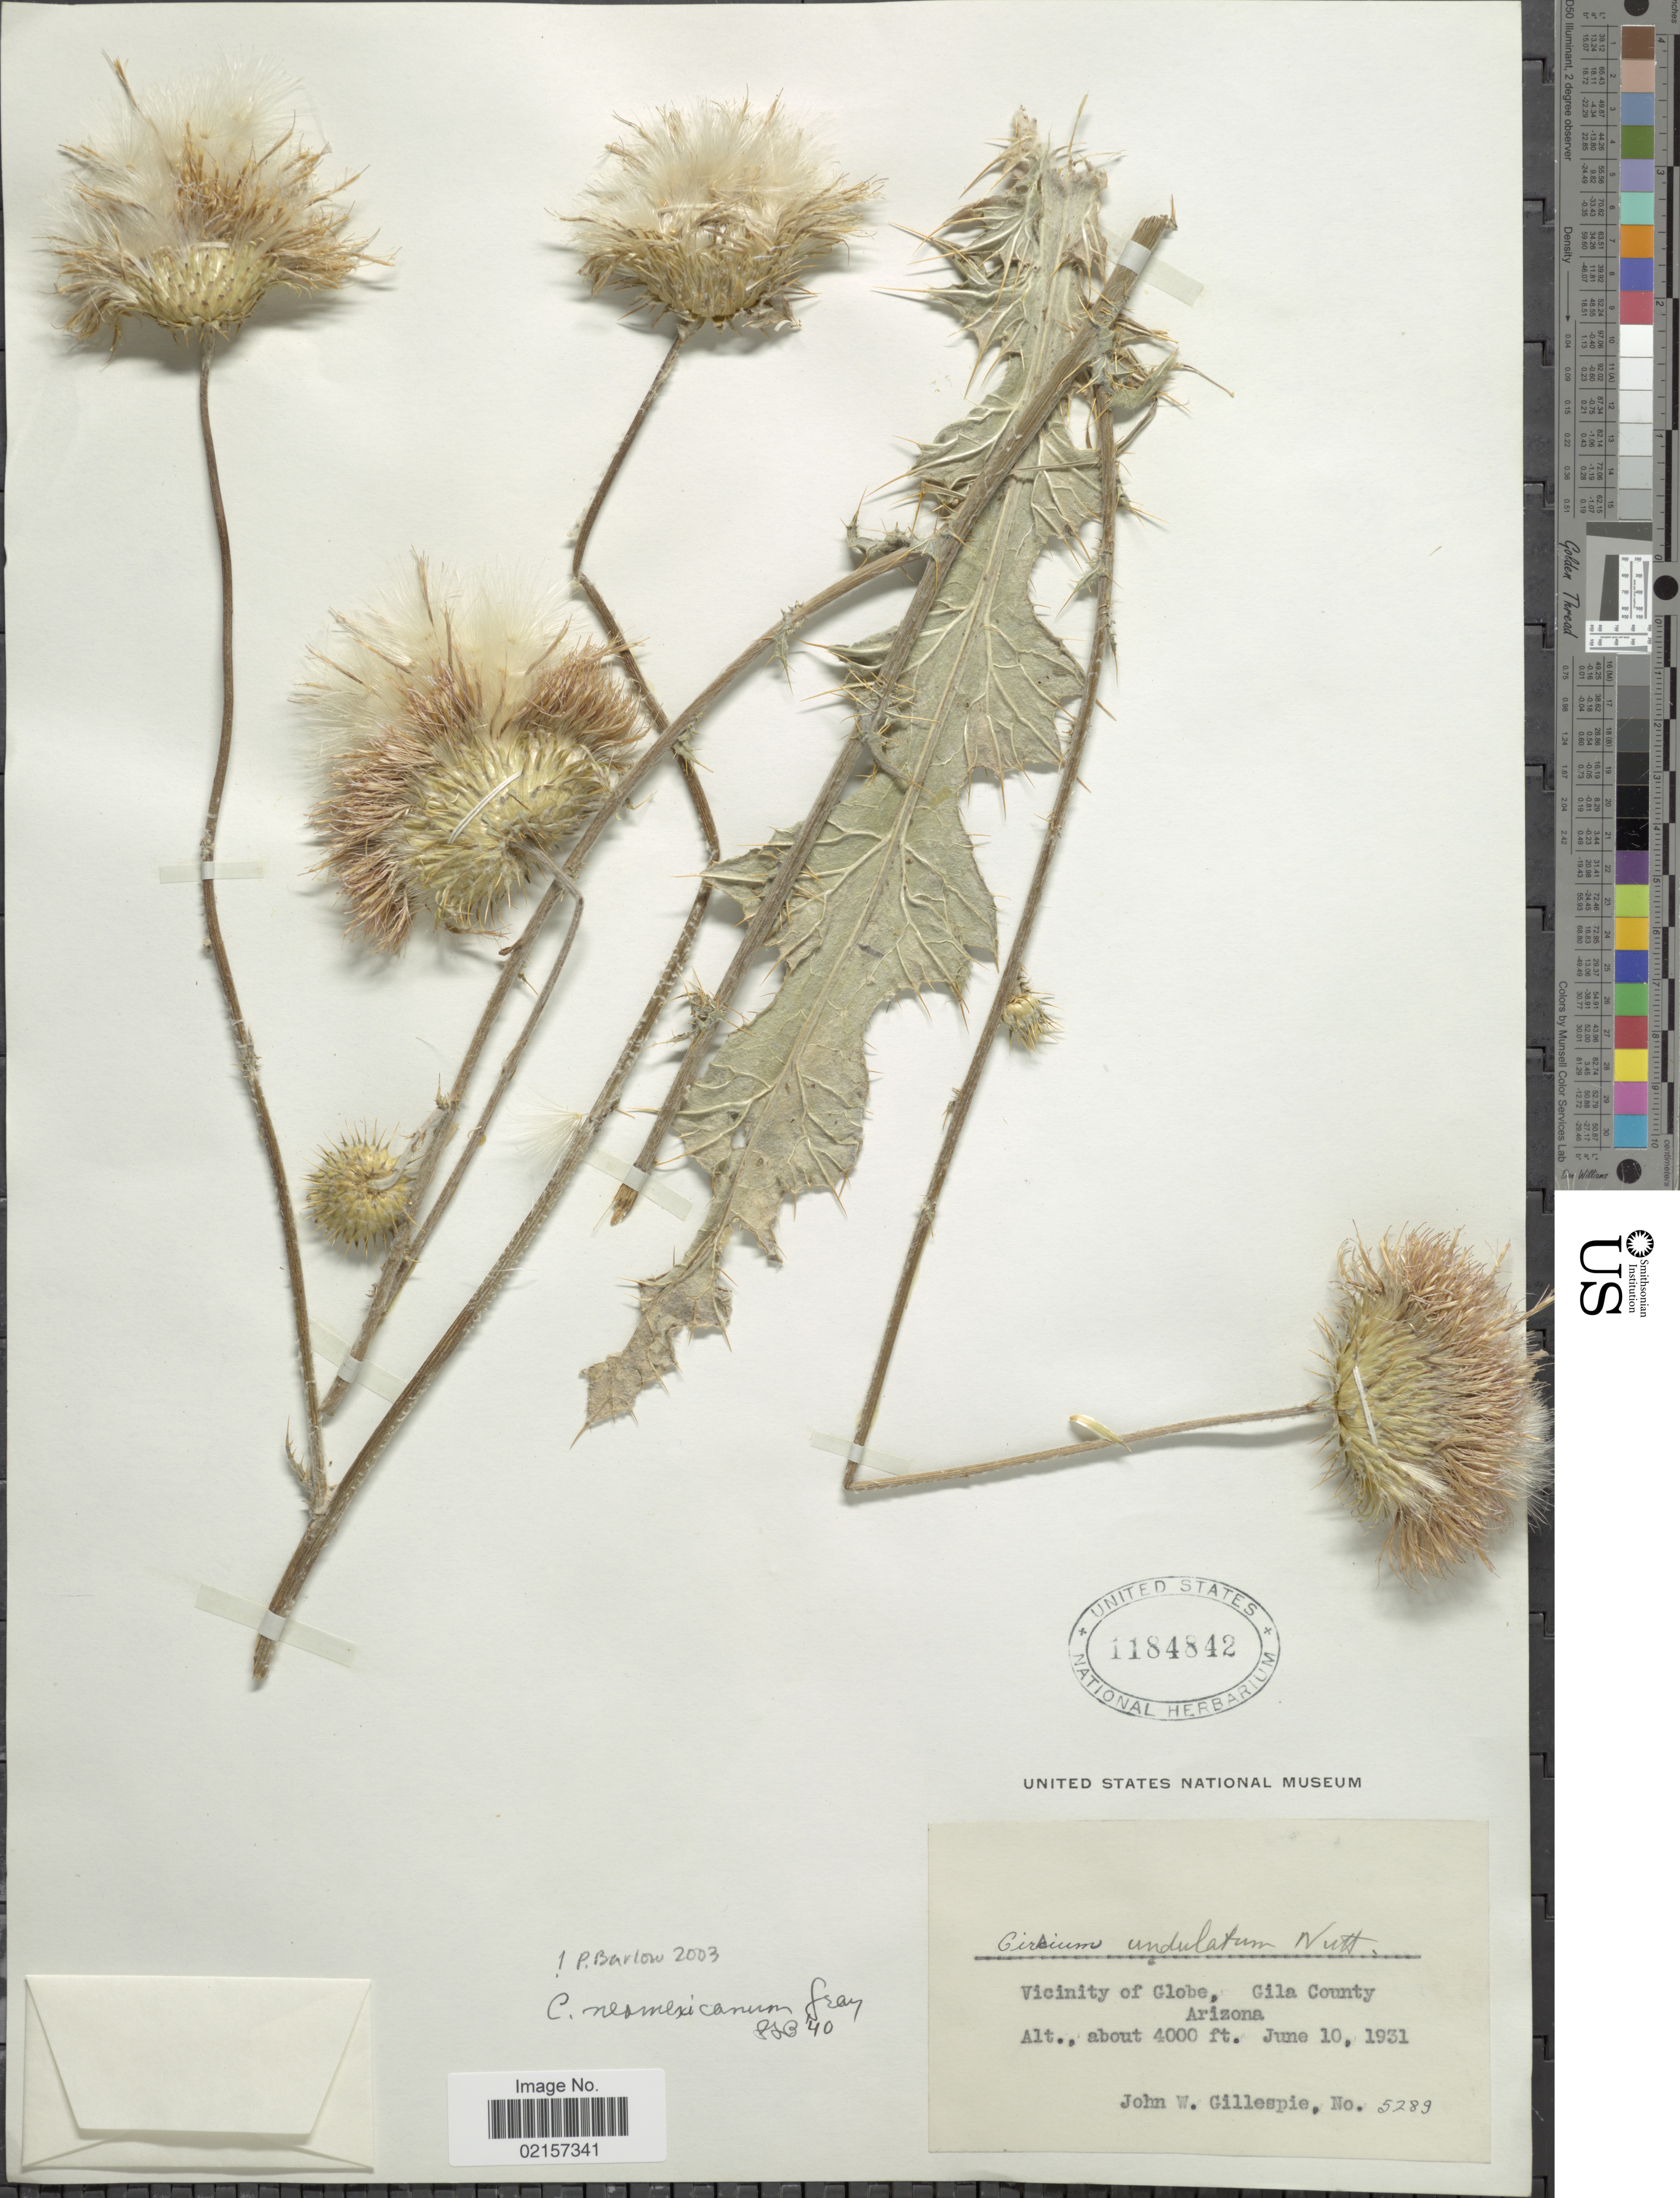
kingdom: Plantae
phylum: Tracheophyta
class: Magnoliopsida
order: Asterales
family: Asteraceae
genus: Cirsium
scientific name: Cirsium neomexicanum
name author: A. Gray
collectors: J. W. Gillespie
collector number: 5289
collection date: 1931-06-10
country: United States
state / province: Arizona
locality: Vicinity of Globe, Gila County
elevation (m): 1219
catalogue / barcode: US 1184842